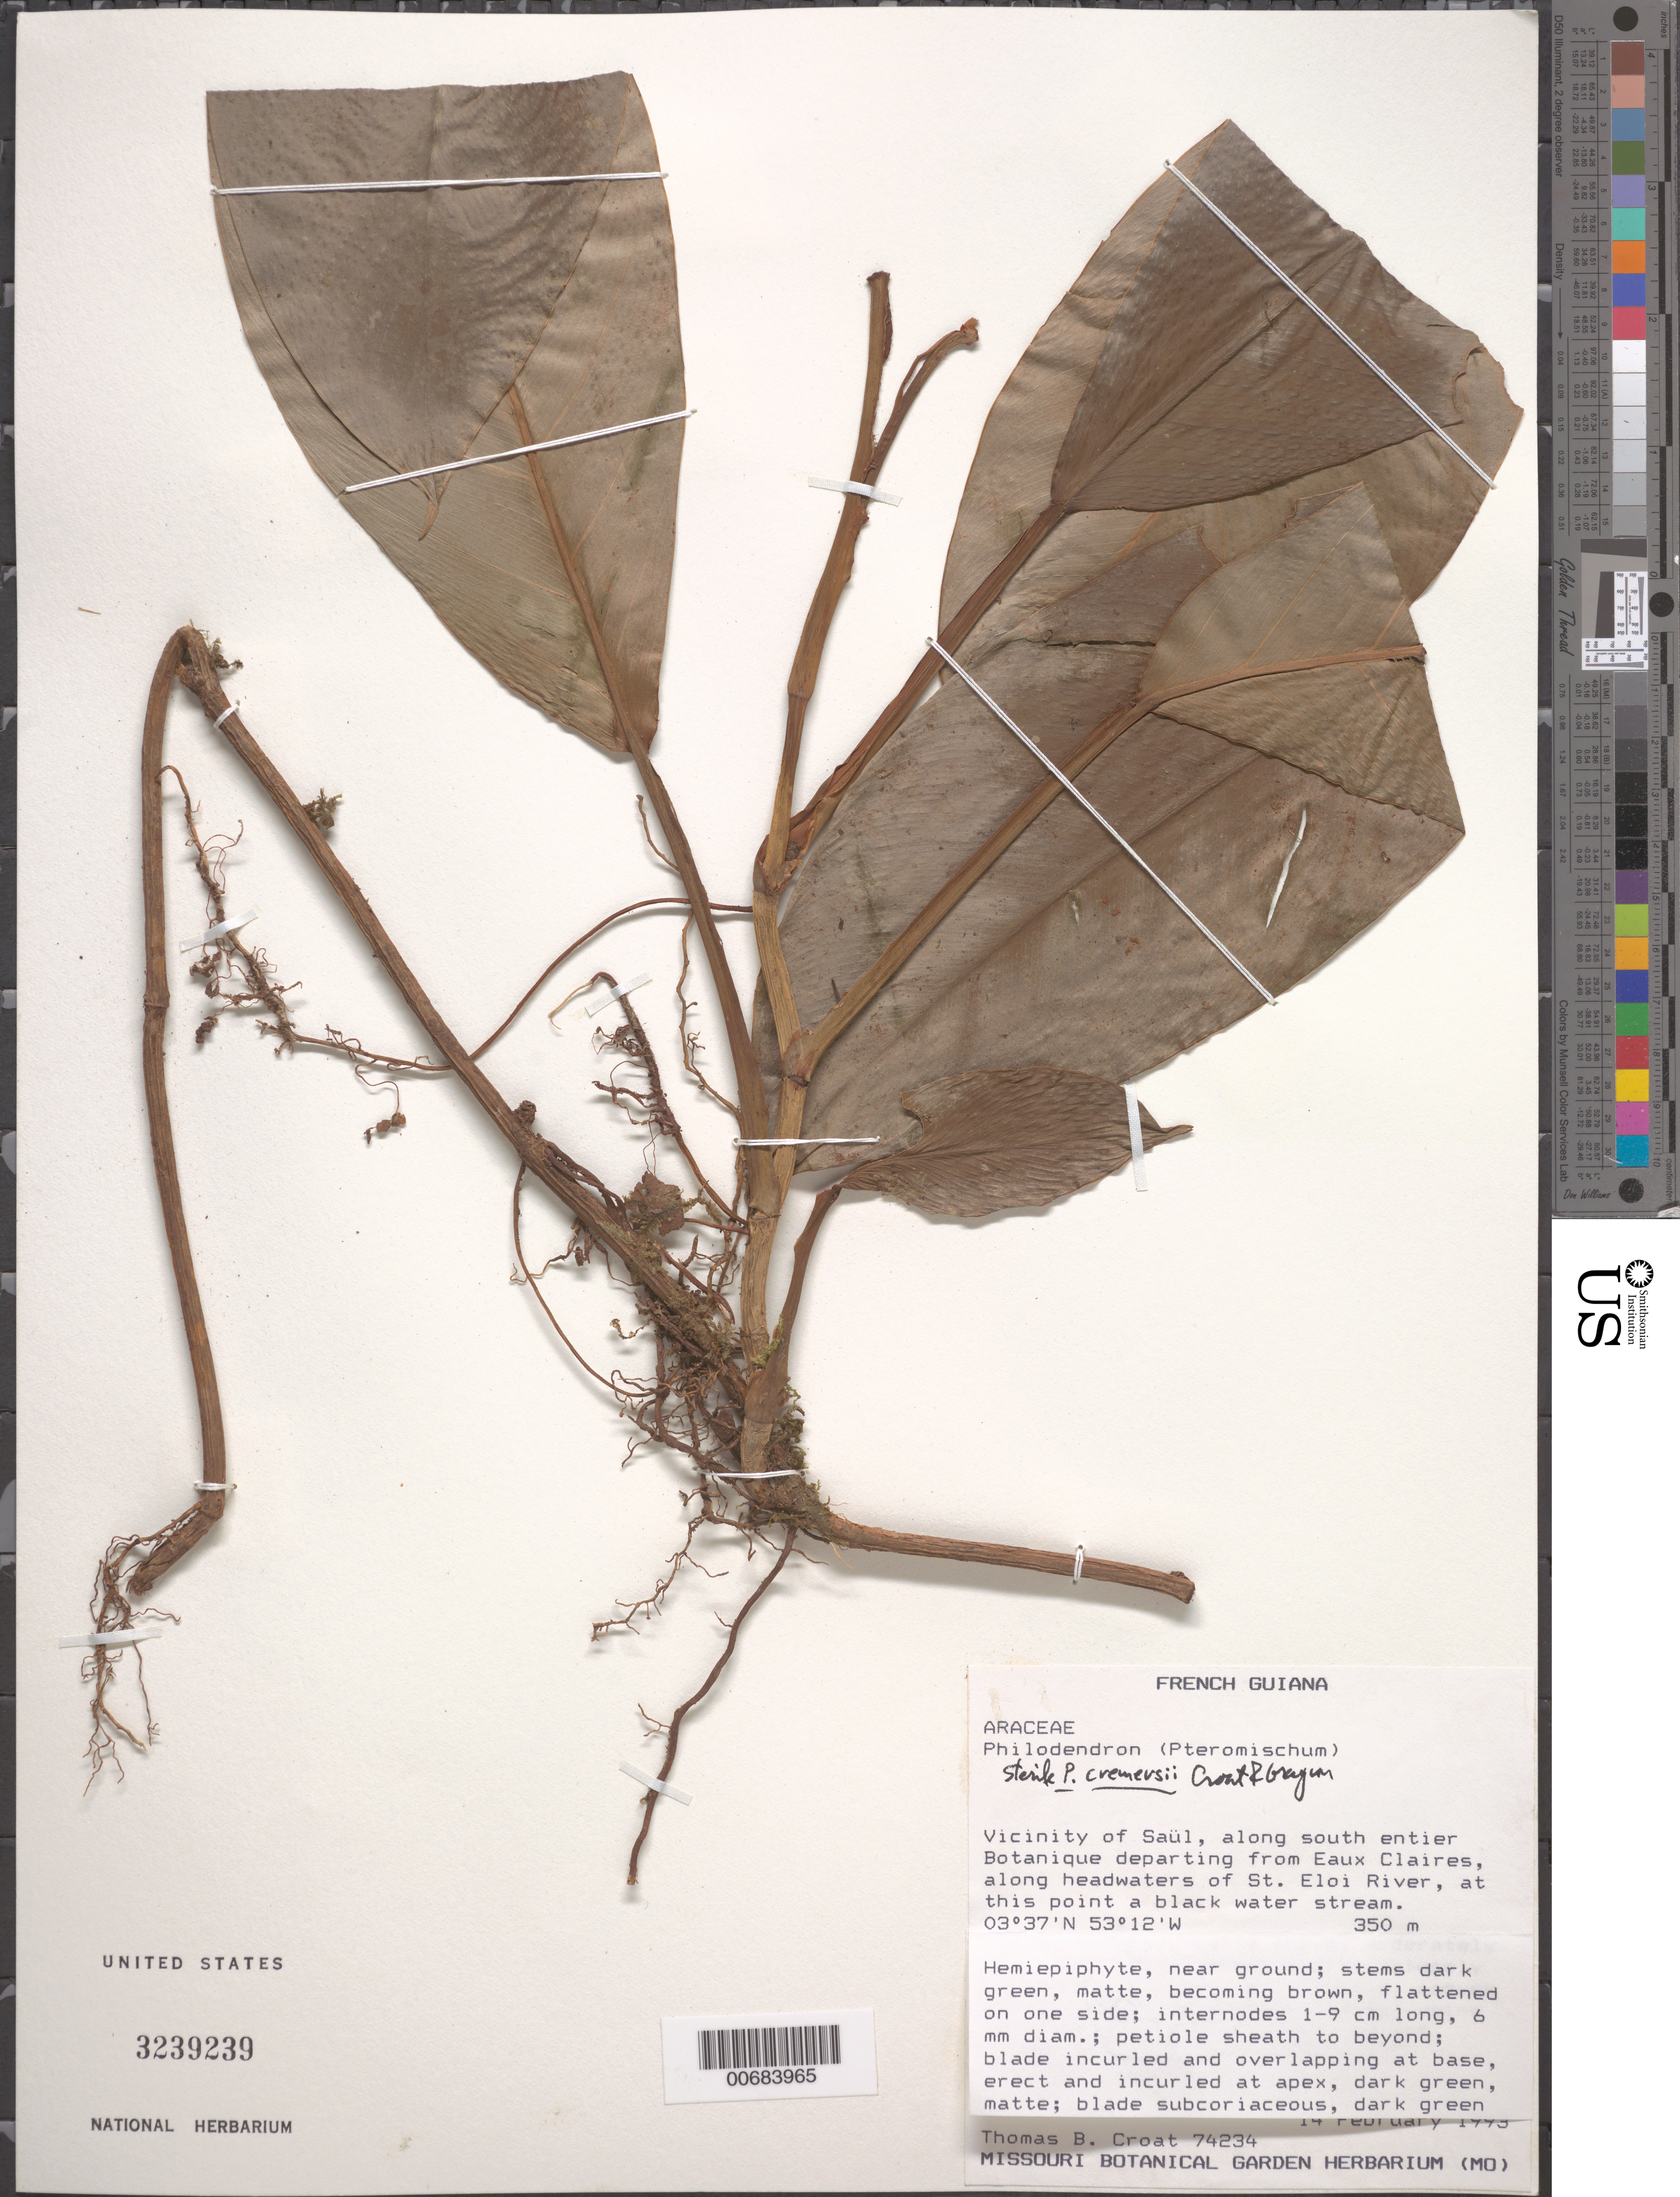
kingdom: Plantae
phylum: Tracheophyta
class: Liliopsida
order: Alismatales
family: Araceae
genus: Philodendron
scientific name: Philodendron cremersii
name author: Croat & Grayum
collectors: T. B. Croat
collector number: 74234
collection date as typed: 14-Feb-93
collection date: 1993-02-14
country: French Guiana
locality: Saül, Sentier Botanique departing from Eaux Claires, along headwaters of St. Eloi River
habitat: At point where there is a black water stream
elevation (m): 350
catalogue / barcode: US 3239239